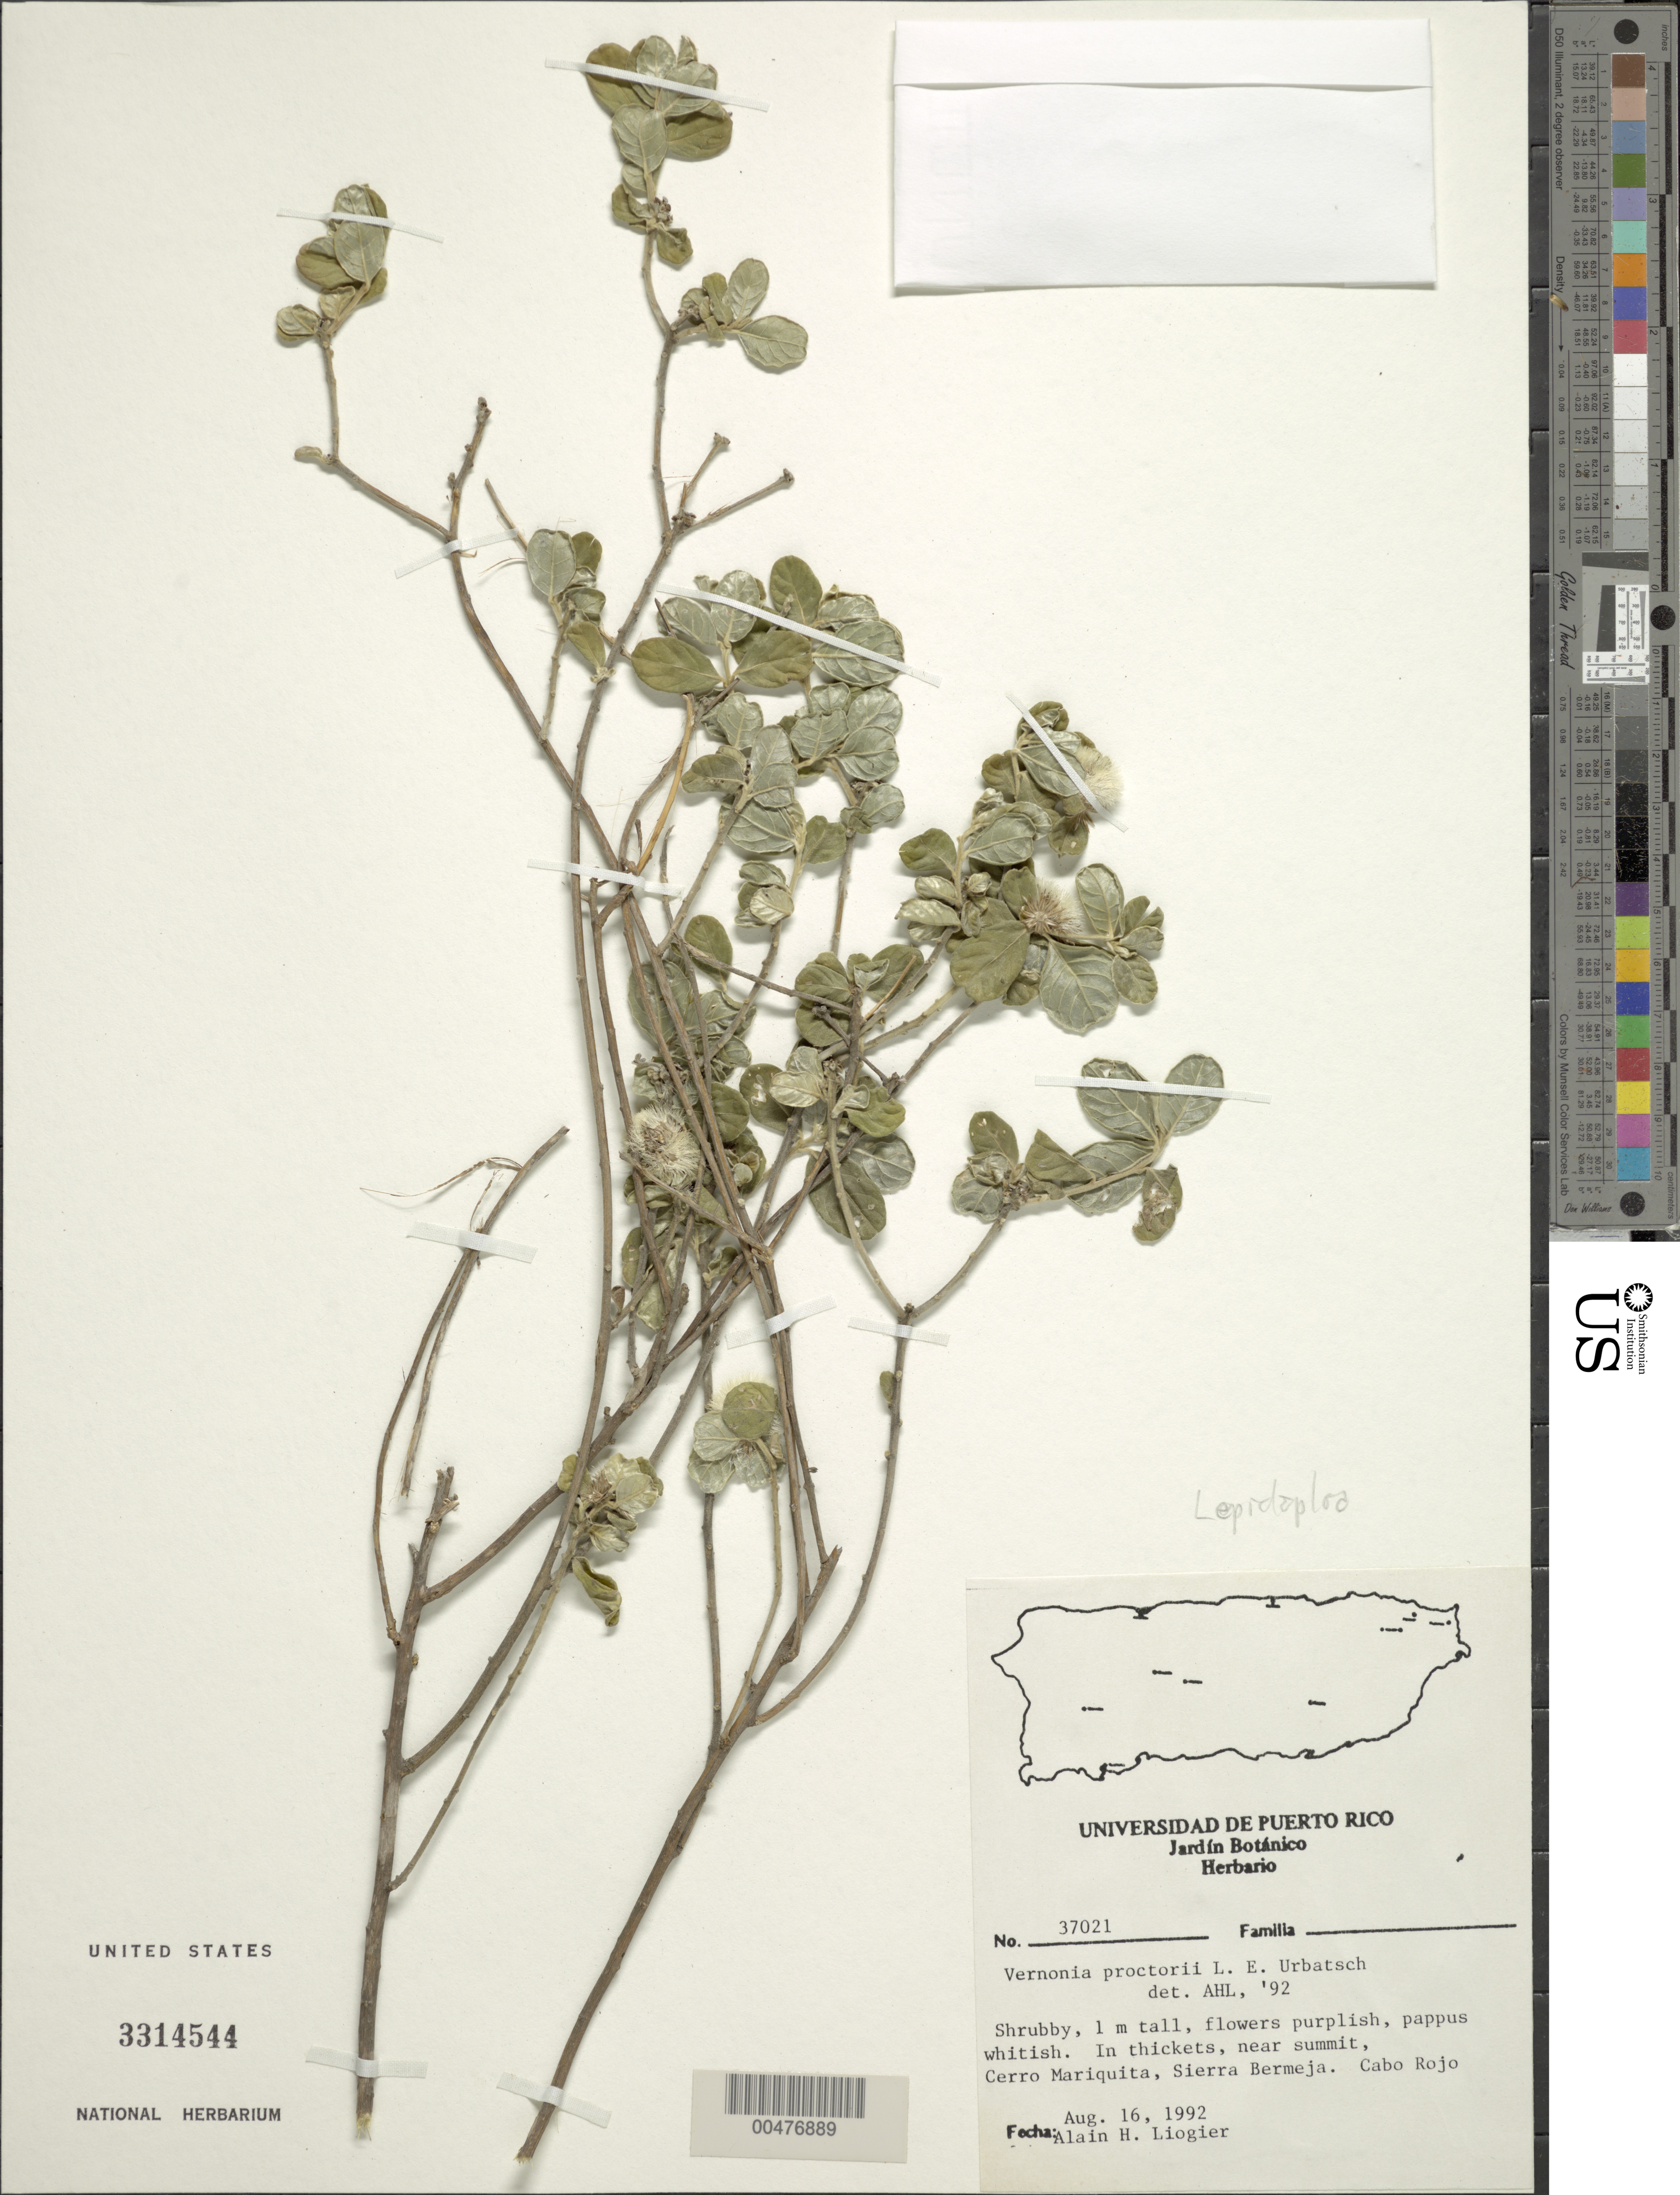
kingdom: Plantae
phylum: Tracheophyta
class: Magnoliopsida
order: Asterales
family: Asteraceae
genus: Lepidaploa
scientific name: Lepidaploa proctorii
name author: H. Rob.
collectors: A. H. Liogier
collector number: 37021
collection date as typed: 16 Aug 1992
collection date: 1992-08-16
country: Puerto Rico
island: Greater Antilles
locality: Cabo Rojo: Cerro Mariquita, Sierra Bermeja.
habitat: In thickets near summit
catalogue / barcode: US 3314544